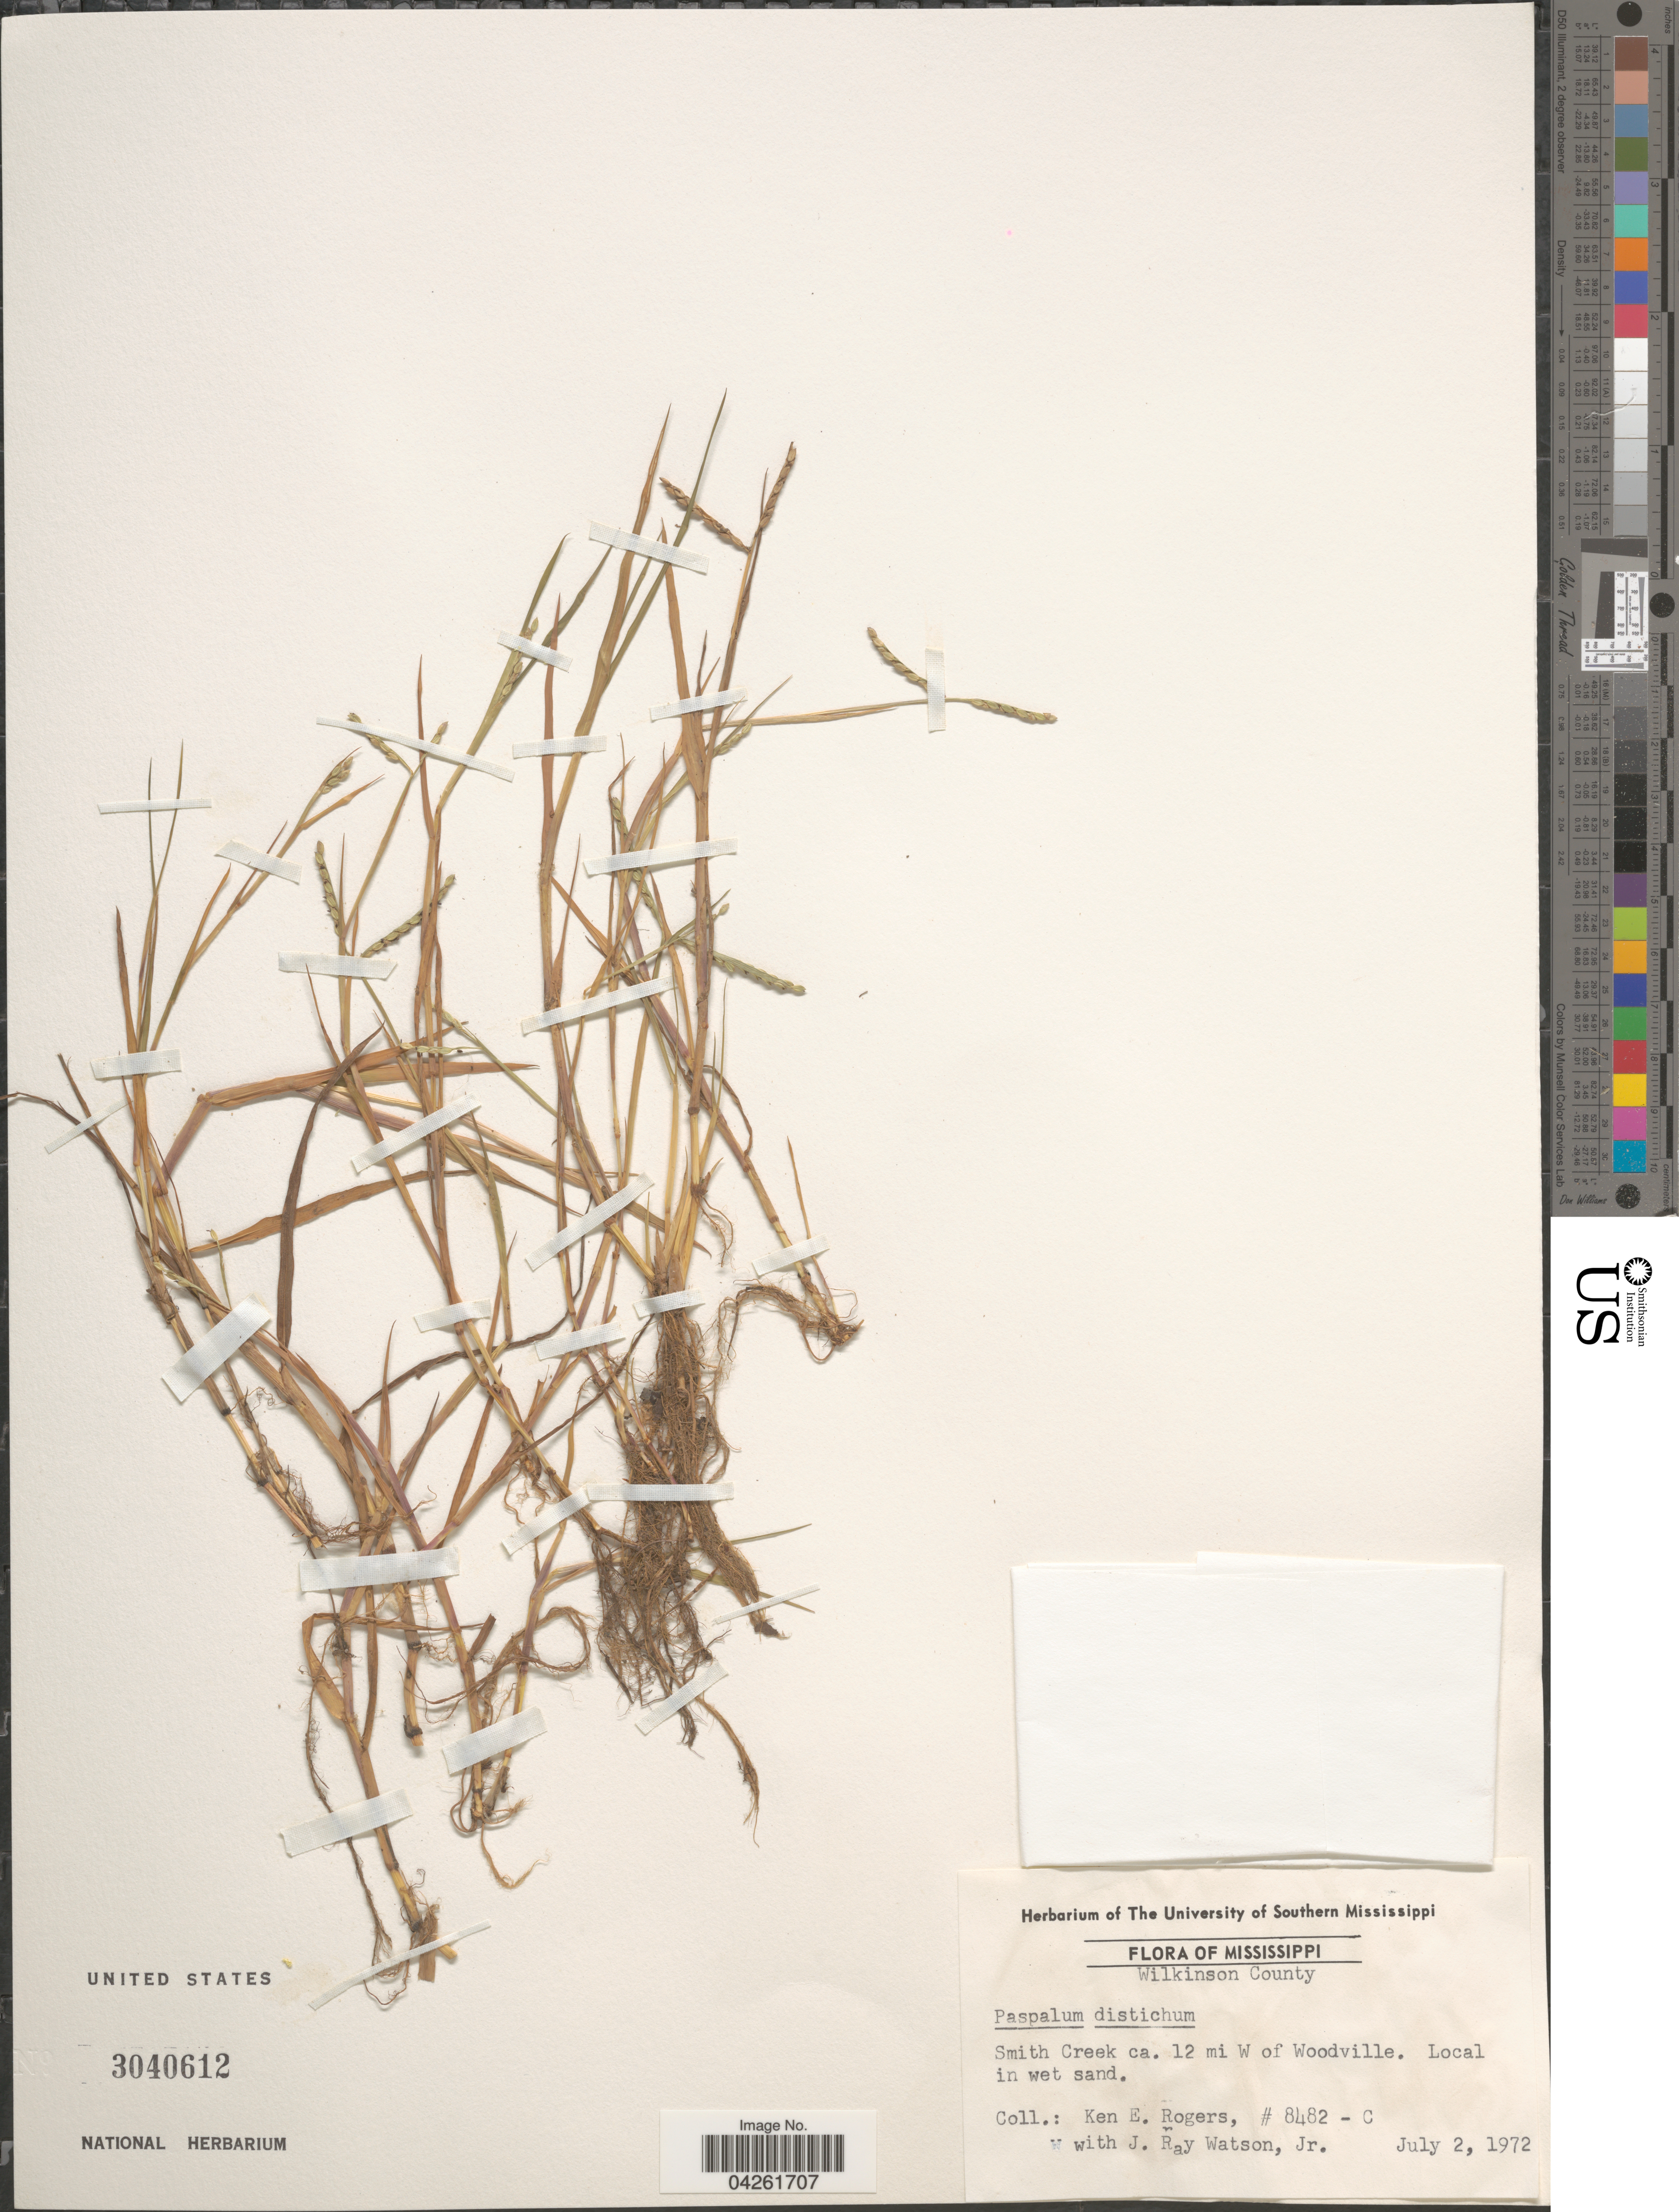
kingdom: Plantae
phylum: Tracheophyta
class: Liliopsida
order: Poales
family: Poaceae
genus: Paspalum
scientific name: Paspalum distichum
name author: L.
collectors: K. Rogers & J. R. Watson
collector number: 8482-C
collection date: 1972-07-02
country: United States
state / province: Mississippi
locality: Wilkinson County. Smith Creek ca. 12 mi W of Woodville.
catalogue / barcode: US 3040612